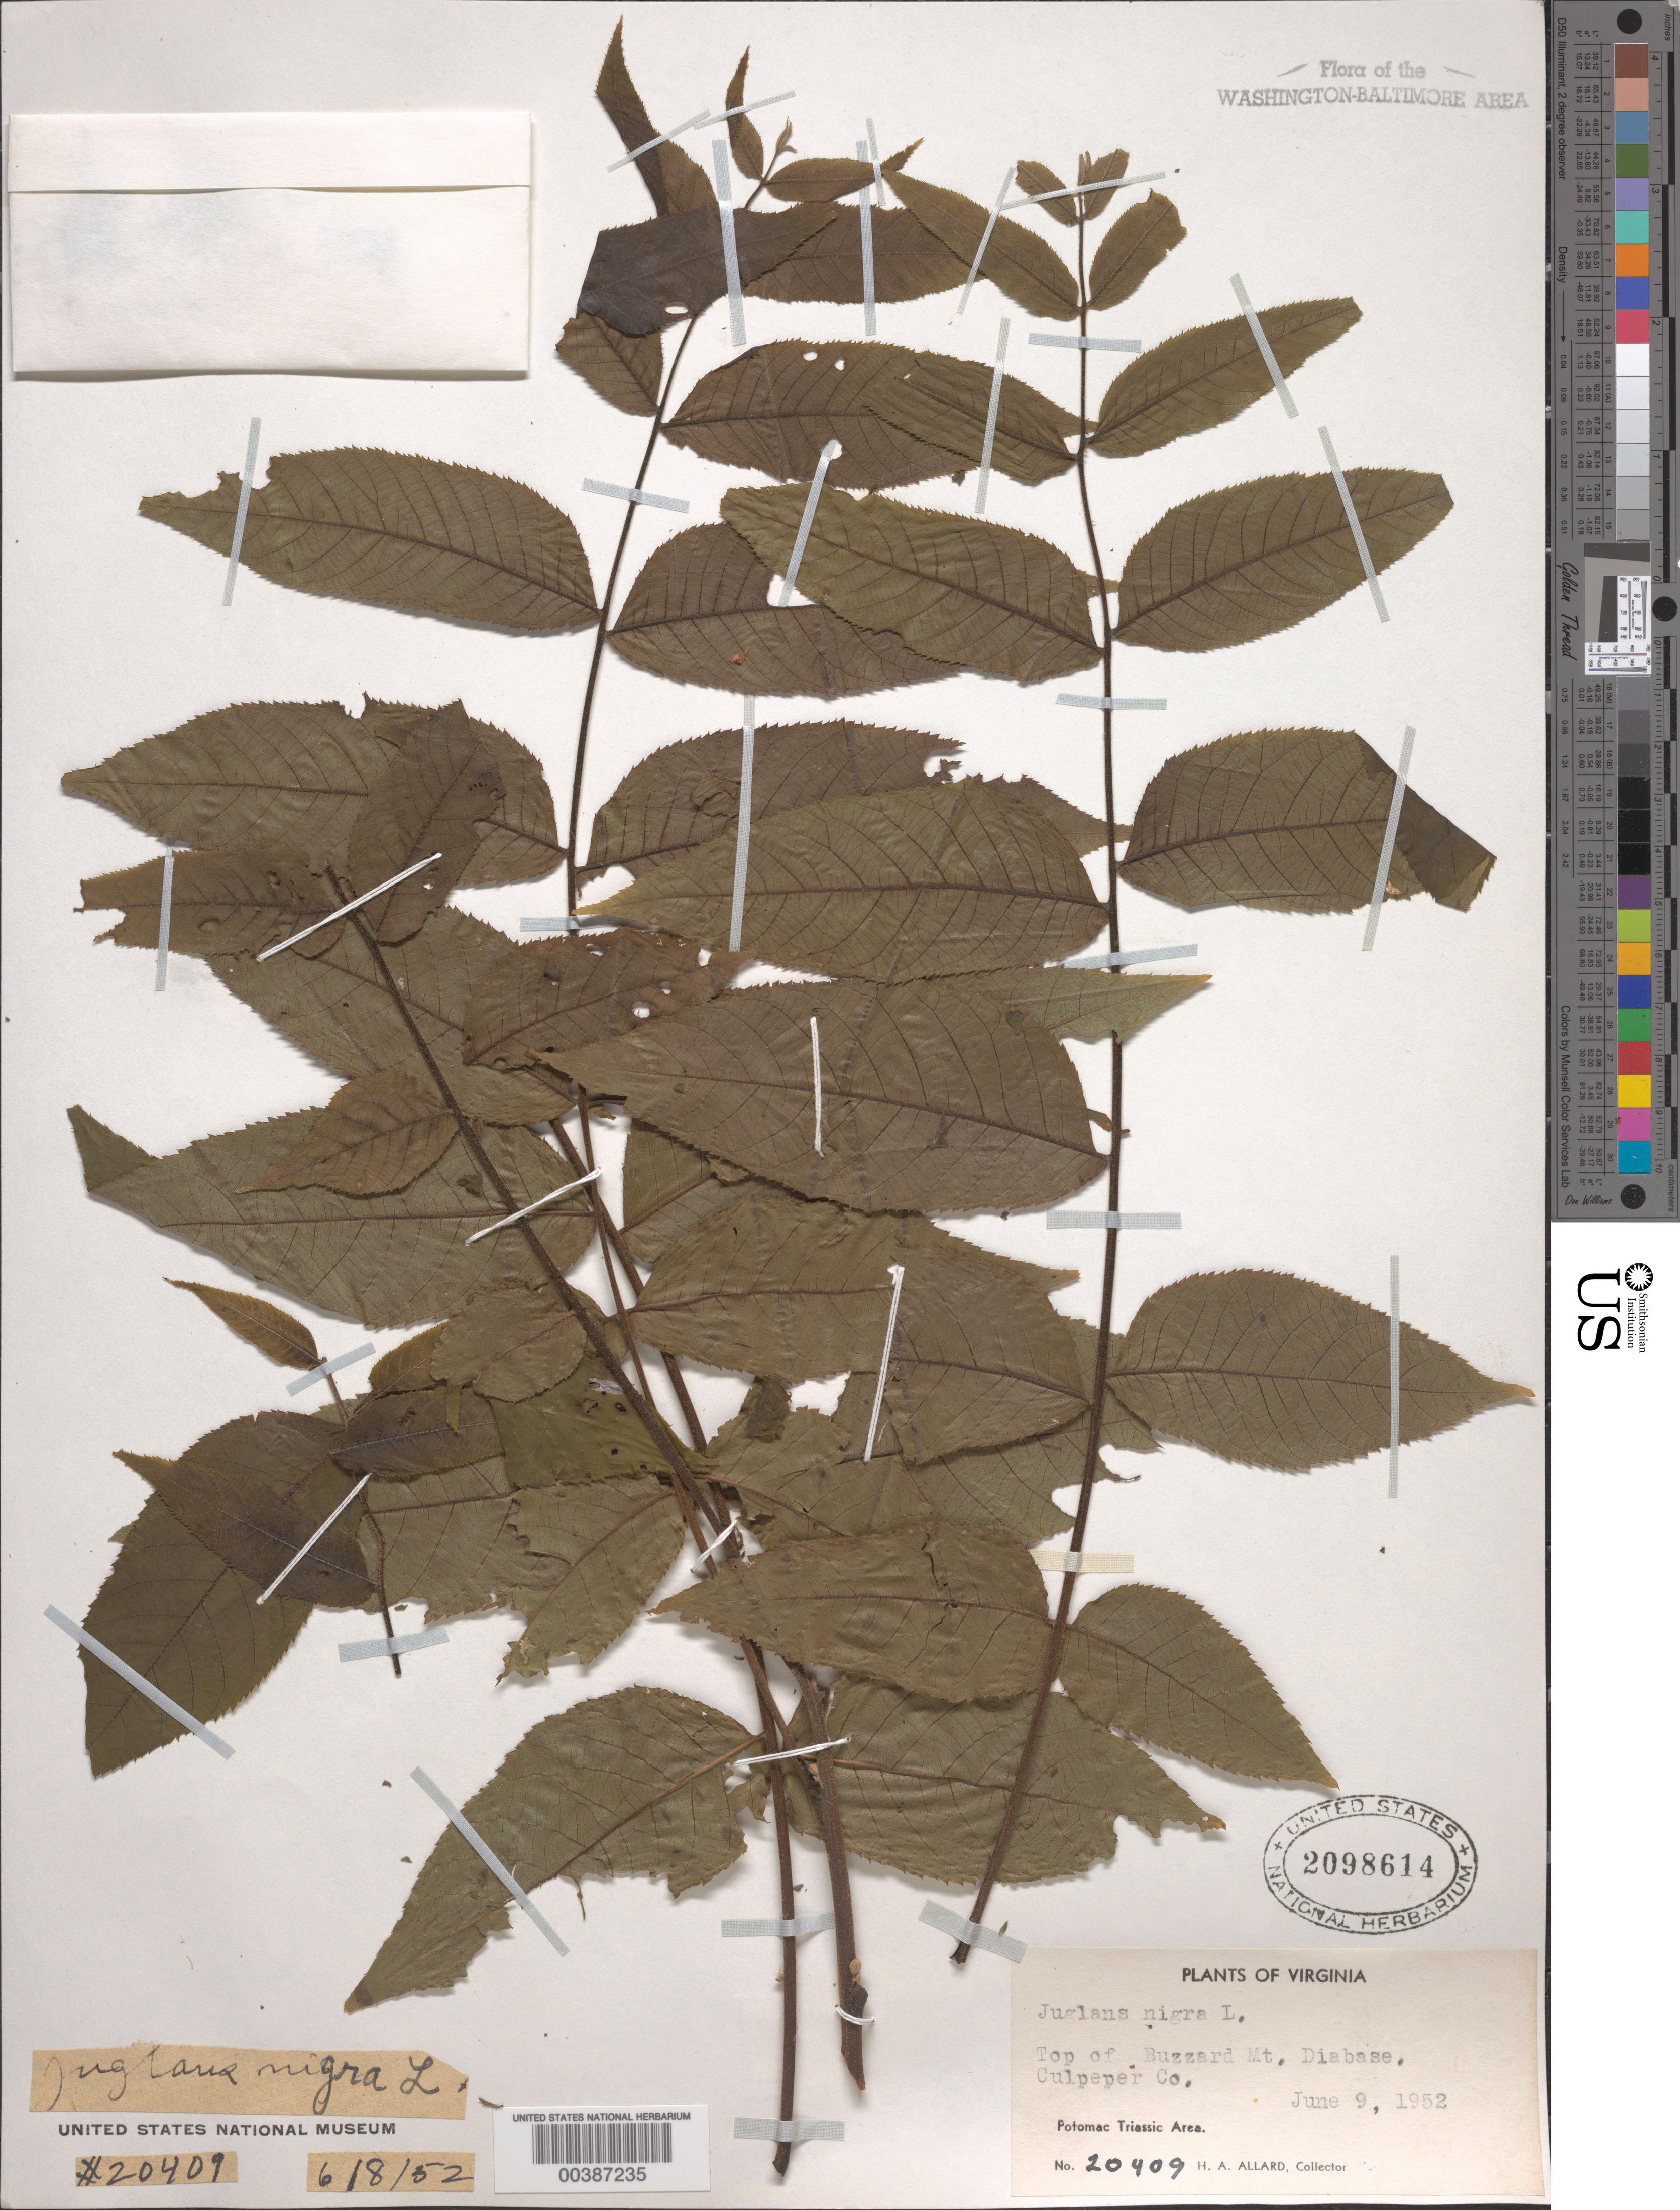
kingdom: Plantae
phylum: Tracheophyta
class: Magnoliopsida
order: Fagales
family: Juglandaceae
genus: Juglans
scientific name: Juglans nigra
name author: L.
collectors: H. A. Allard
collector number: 20409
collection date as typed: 09 Jun 1952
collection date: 1952-06-09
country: United States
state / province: Virginia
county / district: Culpeper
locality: Buzzard Mountain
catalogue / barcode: US 2098614